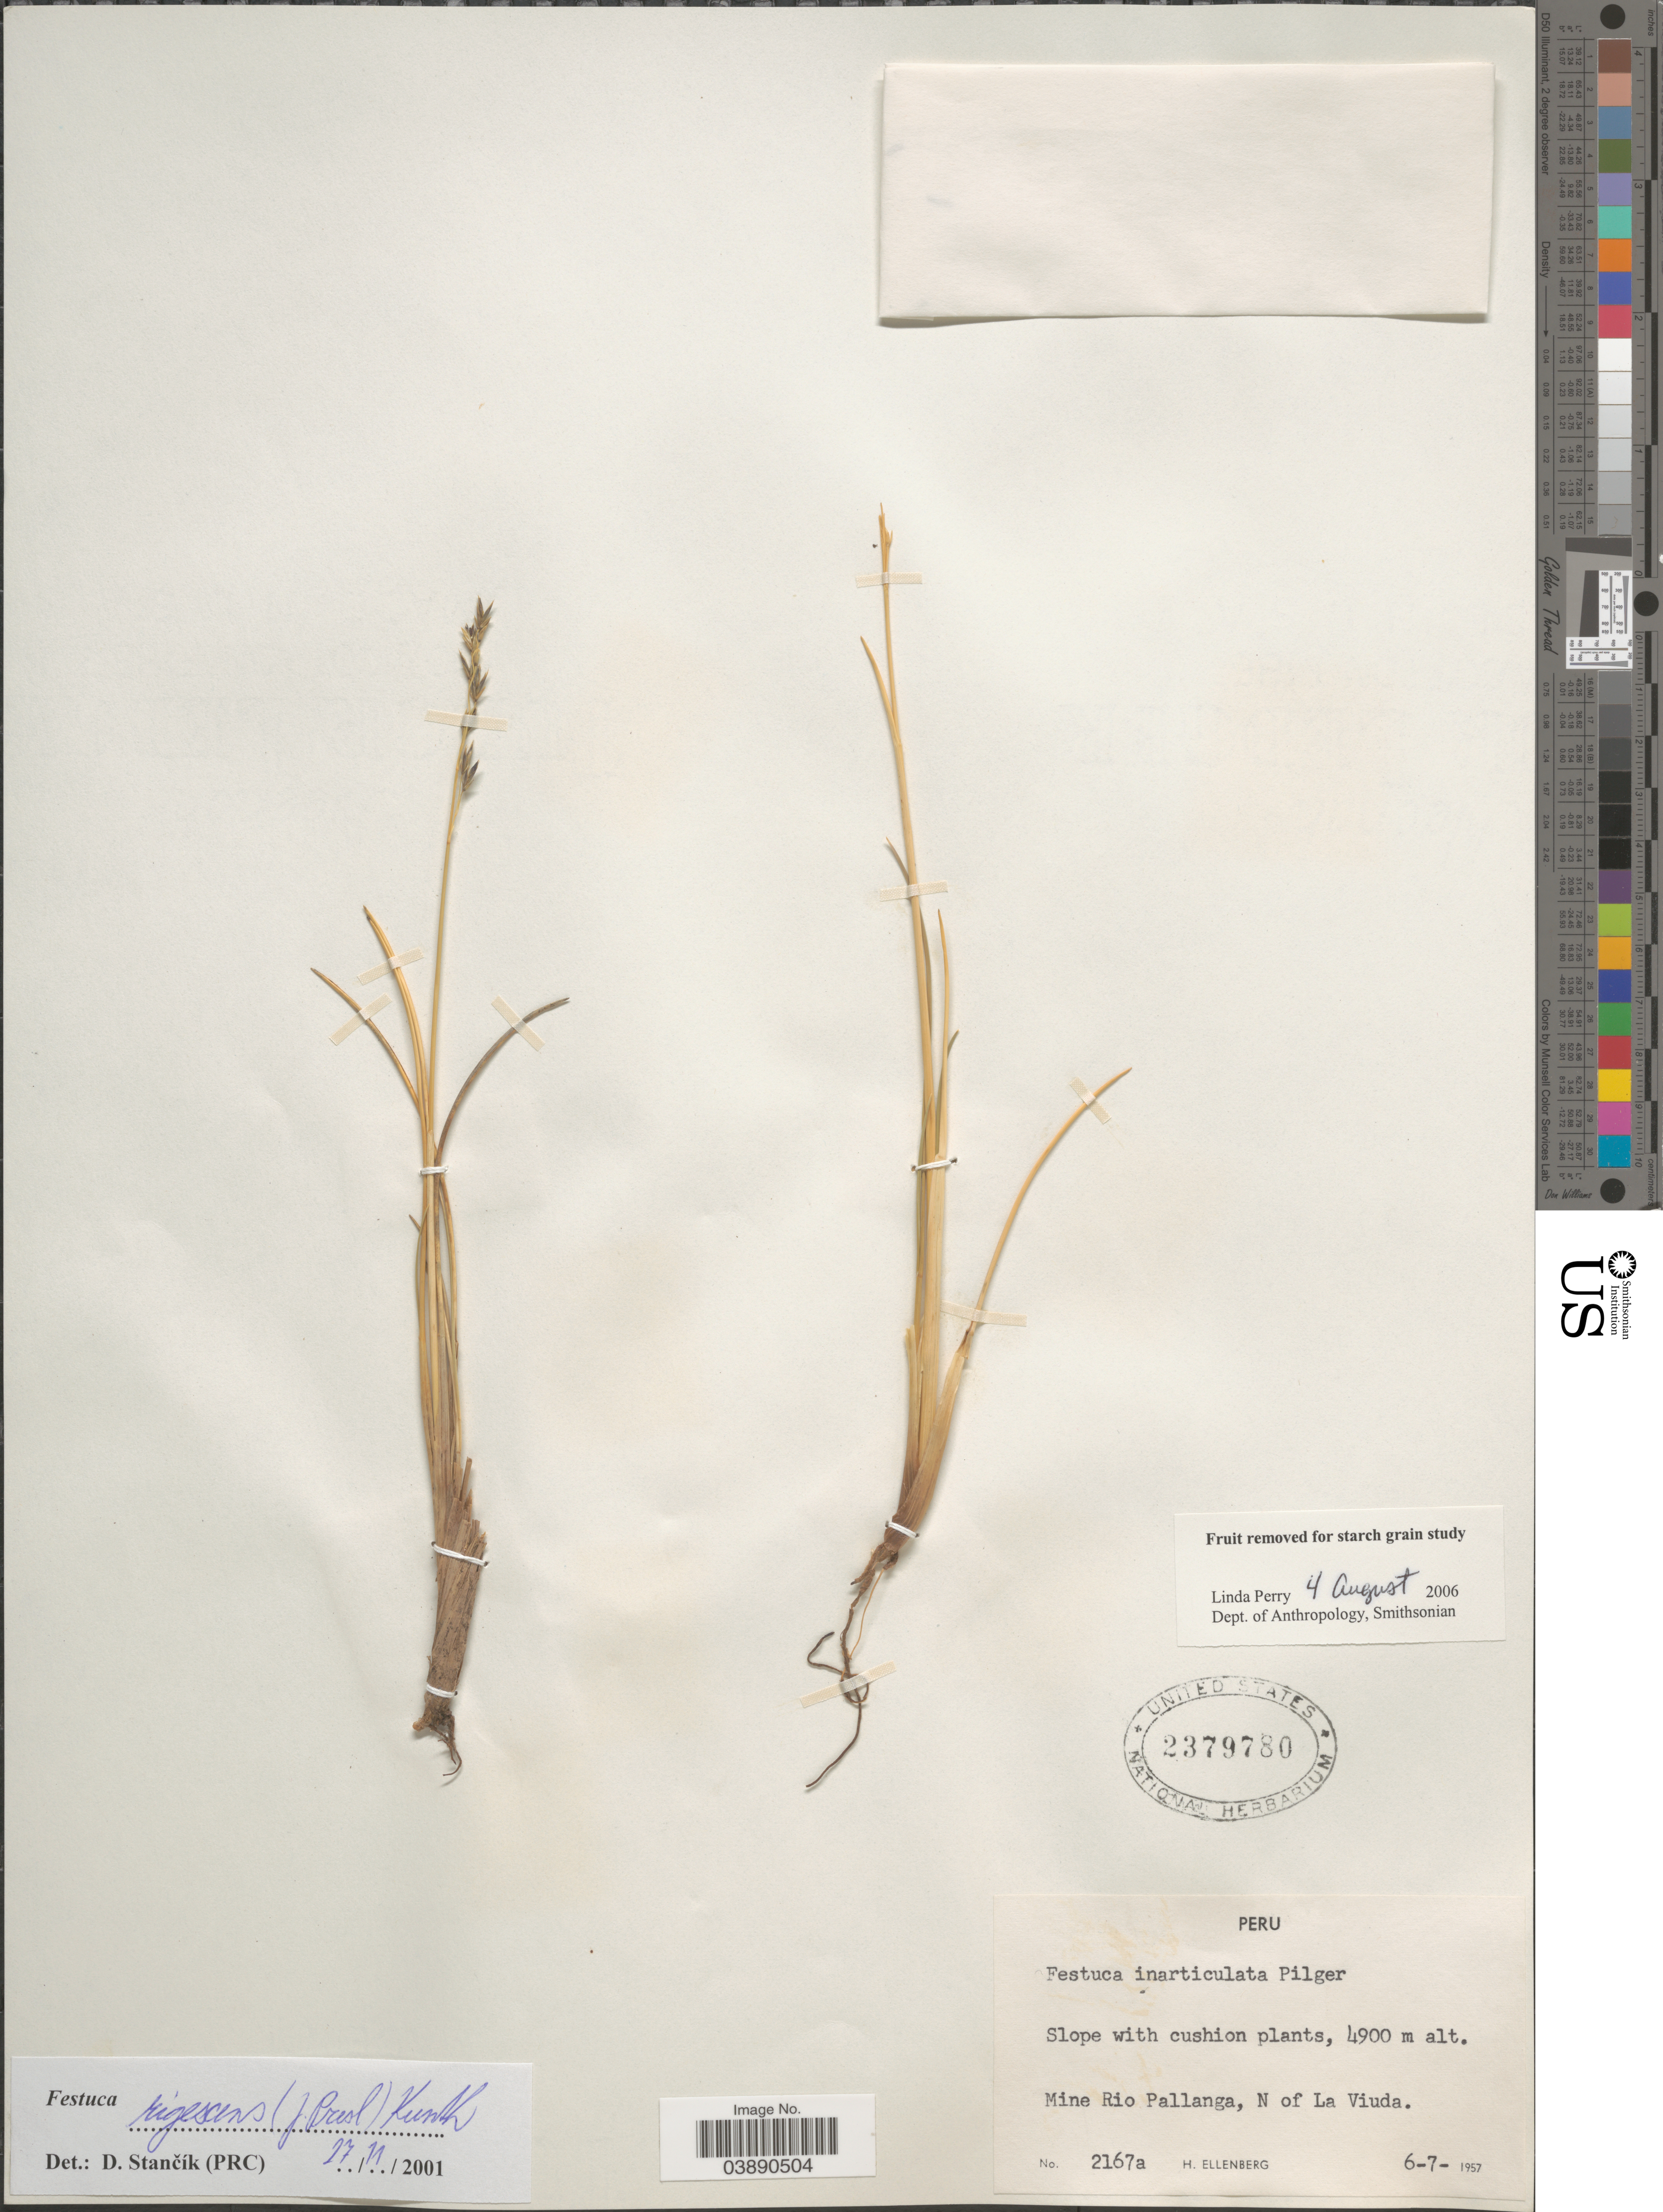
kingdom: Plantae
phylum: Tracheophyta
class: Liliopsida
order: Poales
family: Poaceae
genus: Festuca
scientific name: Festuca rigescens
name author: (J. Presl) Kunth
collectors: H. Ellenberg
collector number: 2167a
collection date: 1957-07-06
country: Peru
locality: Mine Rio Pallanga, N of La Viuda.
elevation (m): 4900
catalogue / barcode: US 2379780